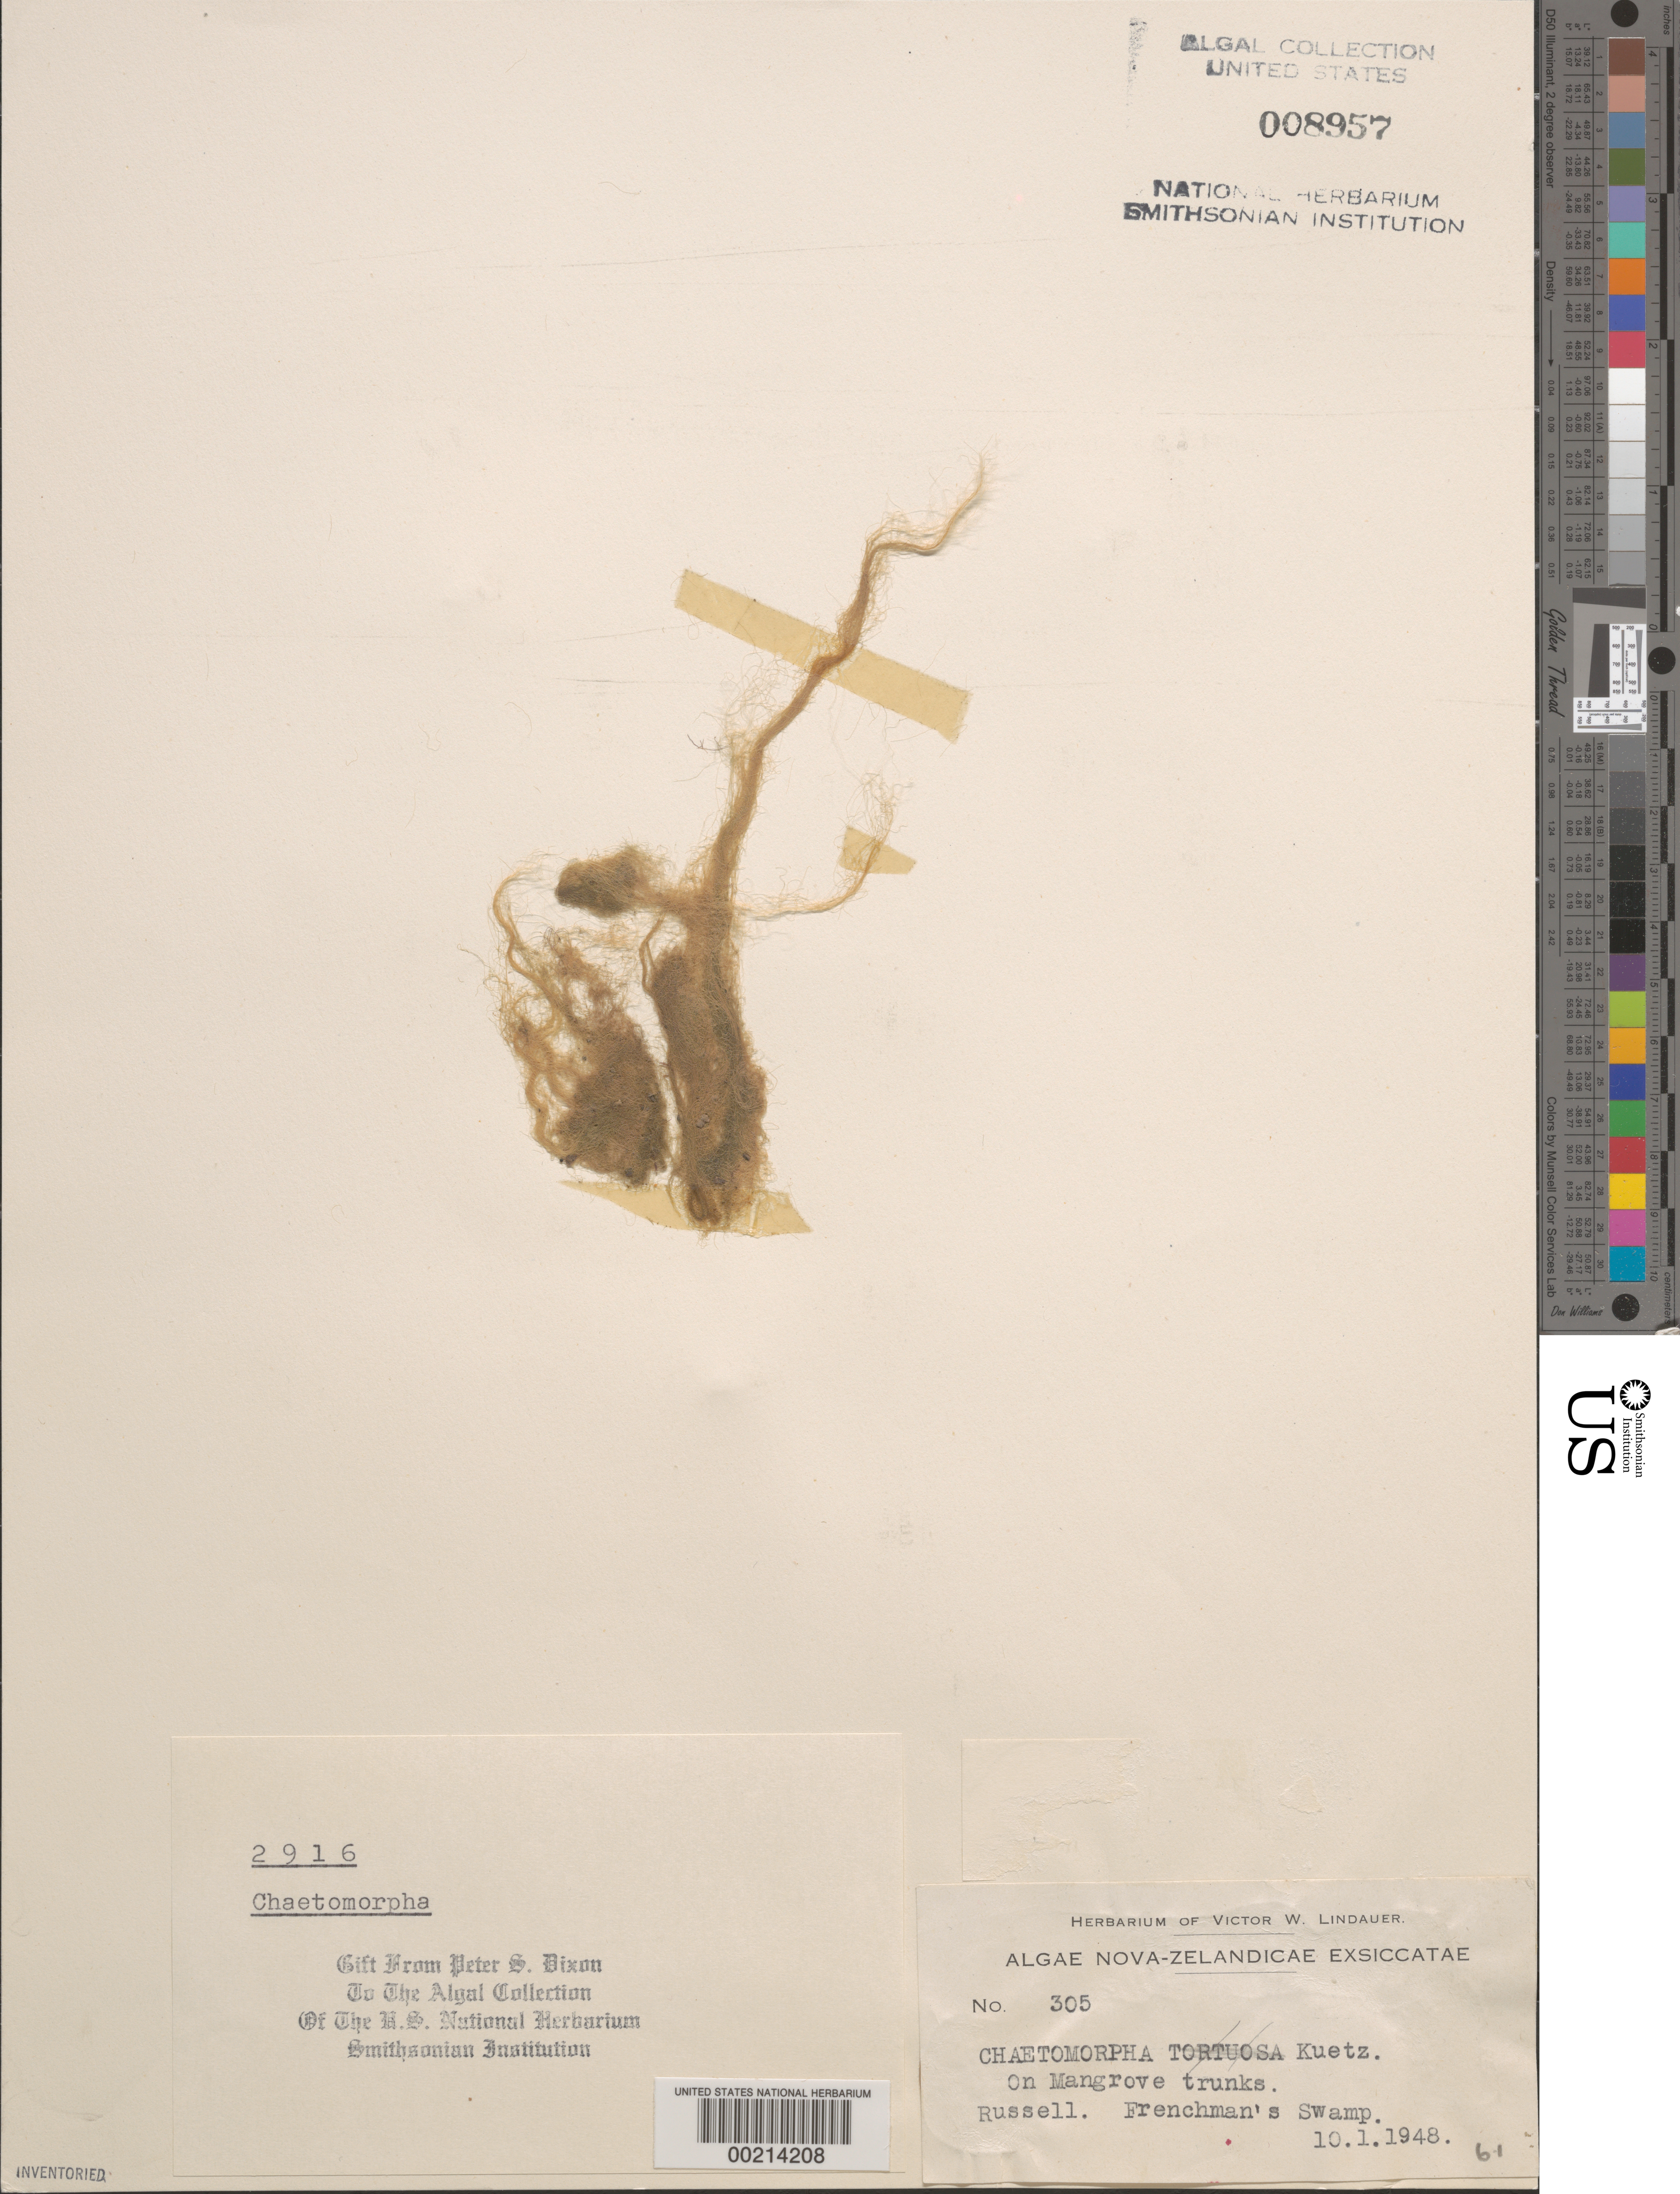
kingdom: Plantae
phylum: Chlorophyta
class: Ulvophyceae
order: Cladophorales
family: Cladophoraceae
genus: Chaetomorpha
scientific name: Chaetomorpha sp.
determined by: Dixon, P. S.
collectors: V. Lindauer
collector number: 305 & PSD 2916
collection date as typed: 10 Jan 1948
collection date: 1948-01-10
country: New Zealand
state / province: Northland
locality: Russell, frenchman's swamp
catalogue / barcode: US 8957